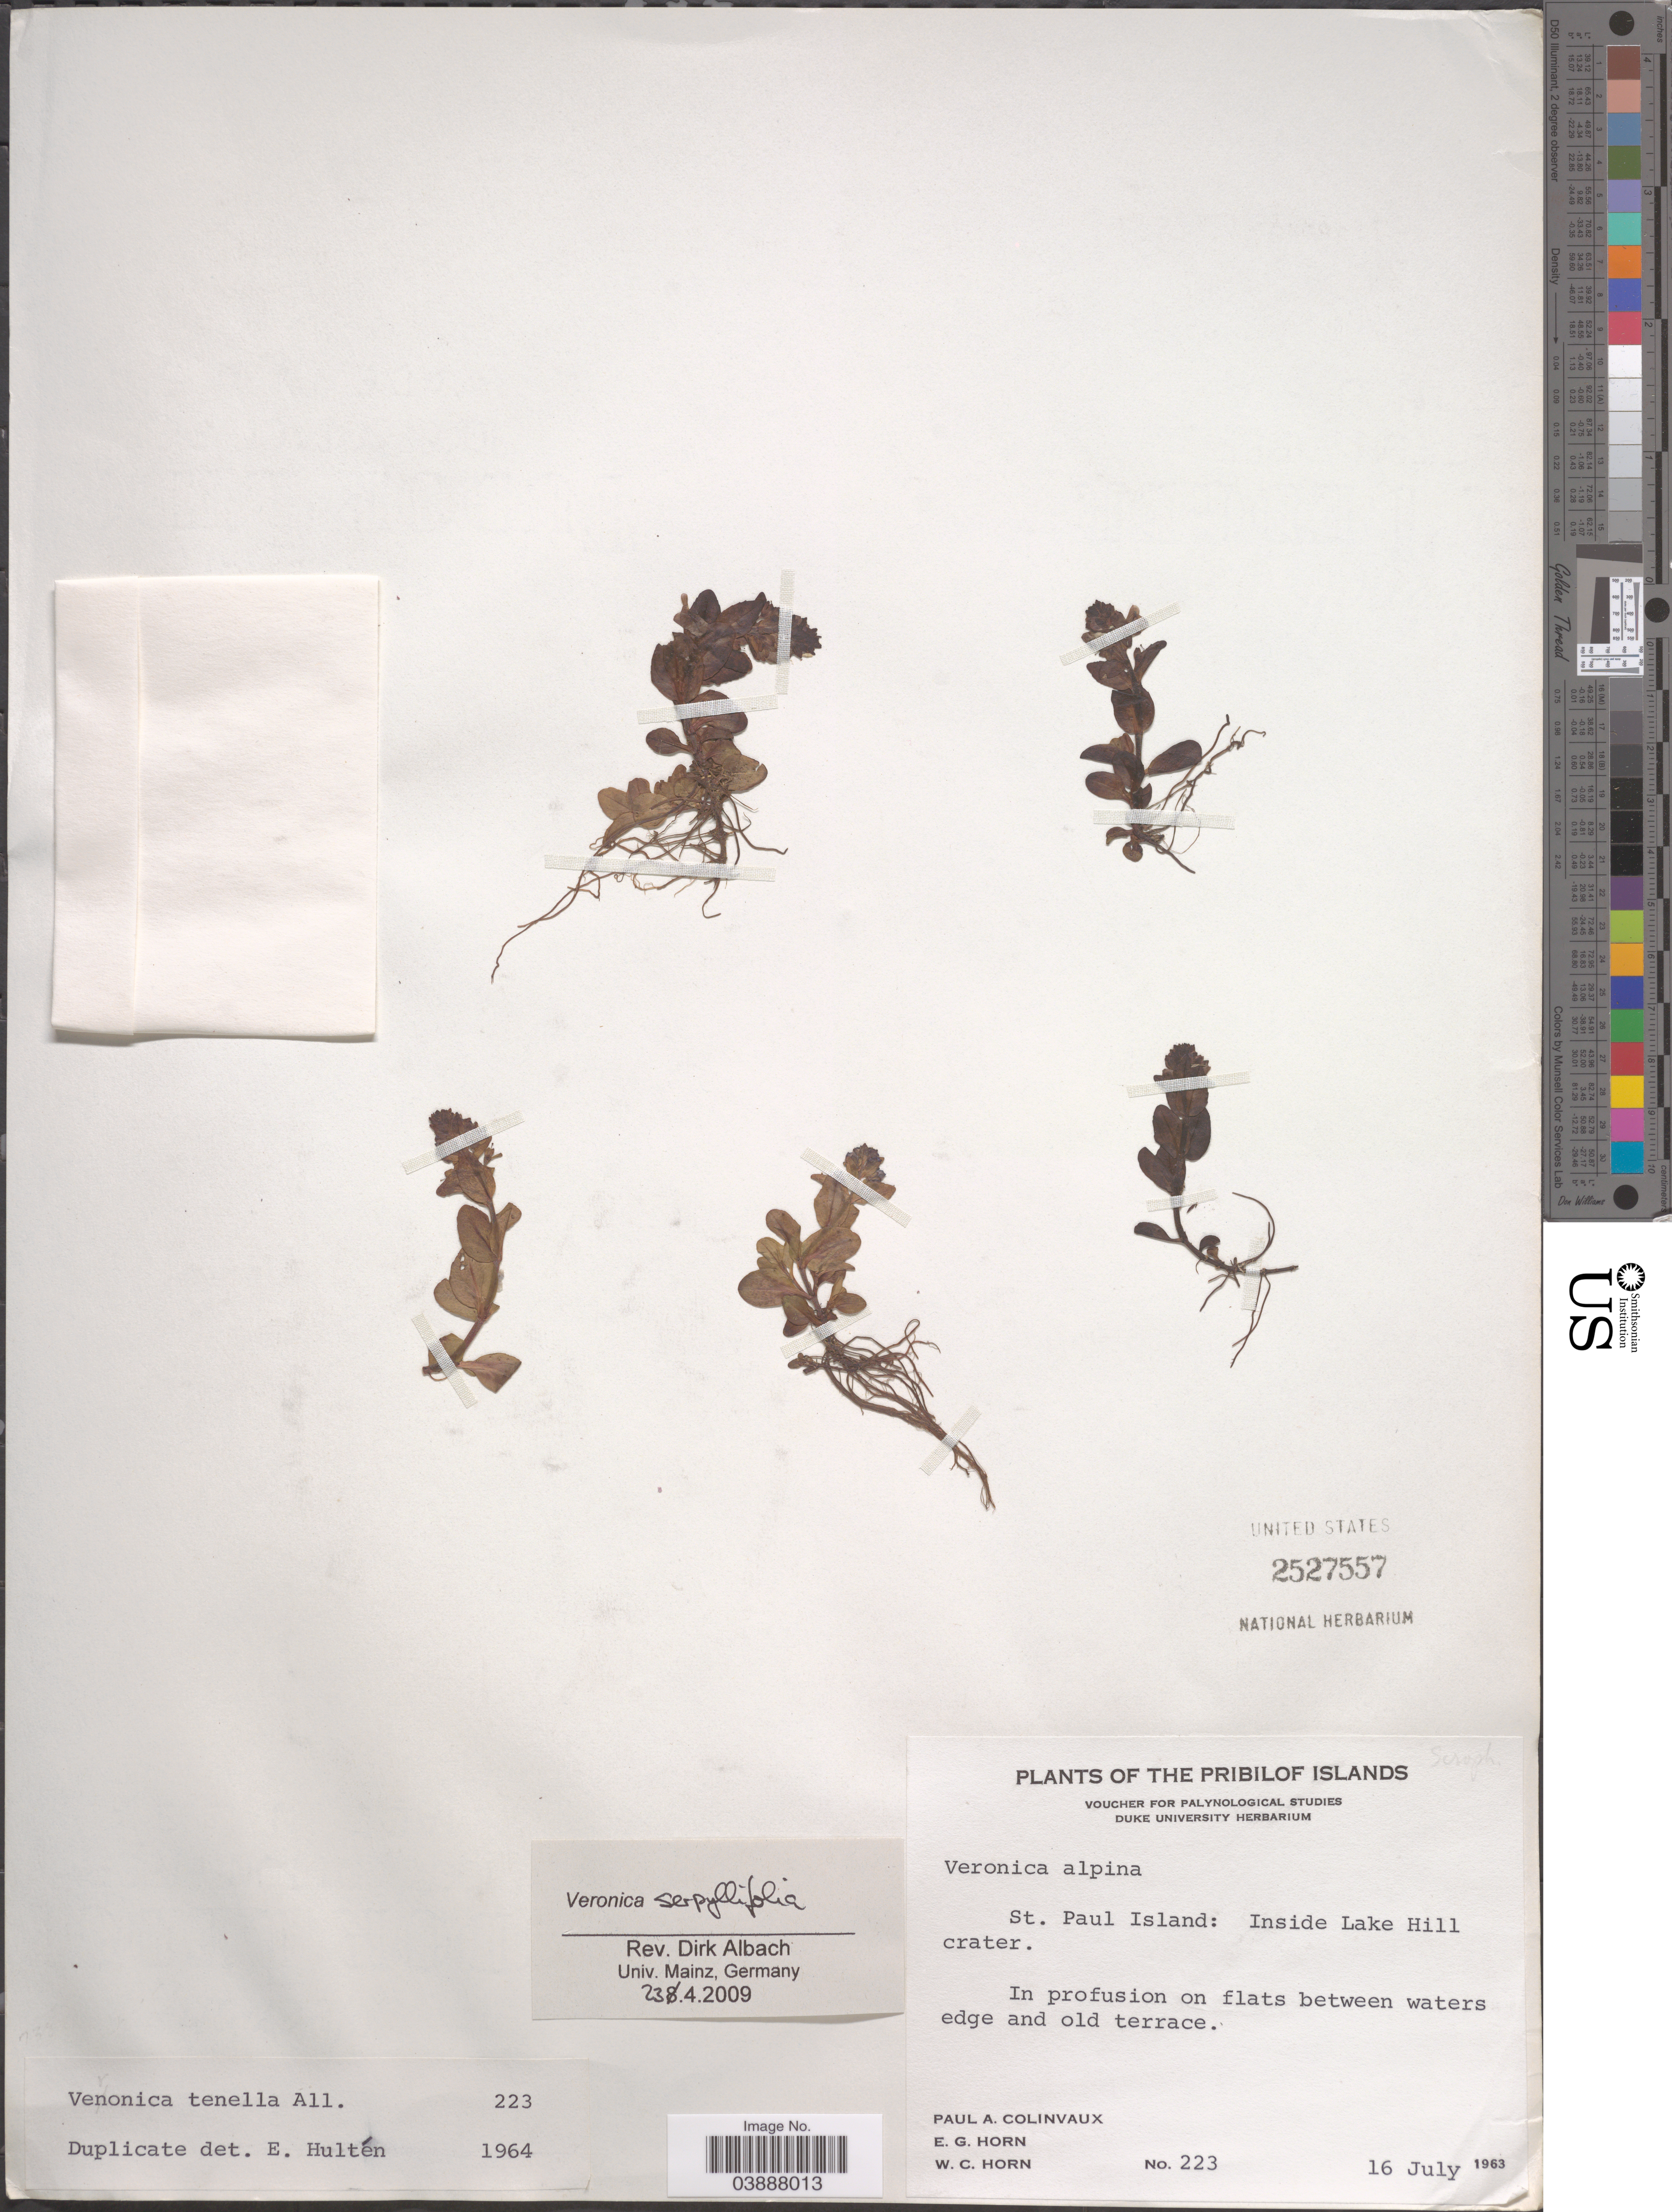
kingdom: Plantae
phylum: Tracheophyta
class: Magnoliopsida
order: Lamiales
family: Plantaginaceae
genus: Veronica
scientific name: Veronica serpyllifolia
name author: L.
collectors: P. Colinvaux, E. Horn & W. Horn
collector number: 223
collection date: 1963-07-16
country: United States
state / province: Alaska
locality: Pribilof Islands. St. Paul Island: Inside Lake Hill crater. In profusion on flats between waters edge and old terrace.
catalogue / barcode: US 2527557